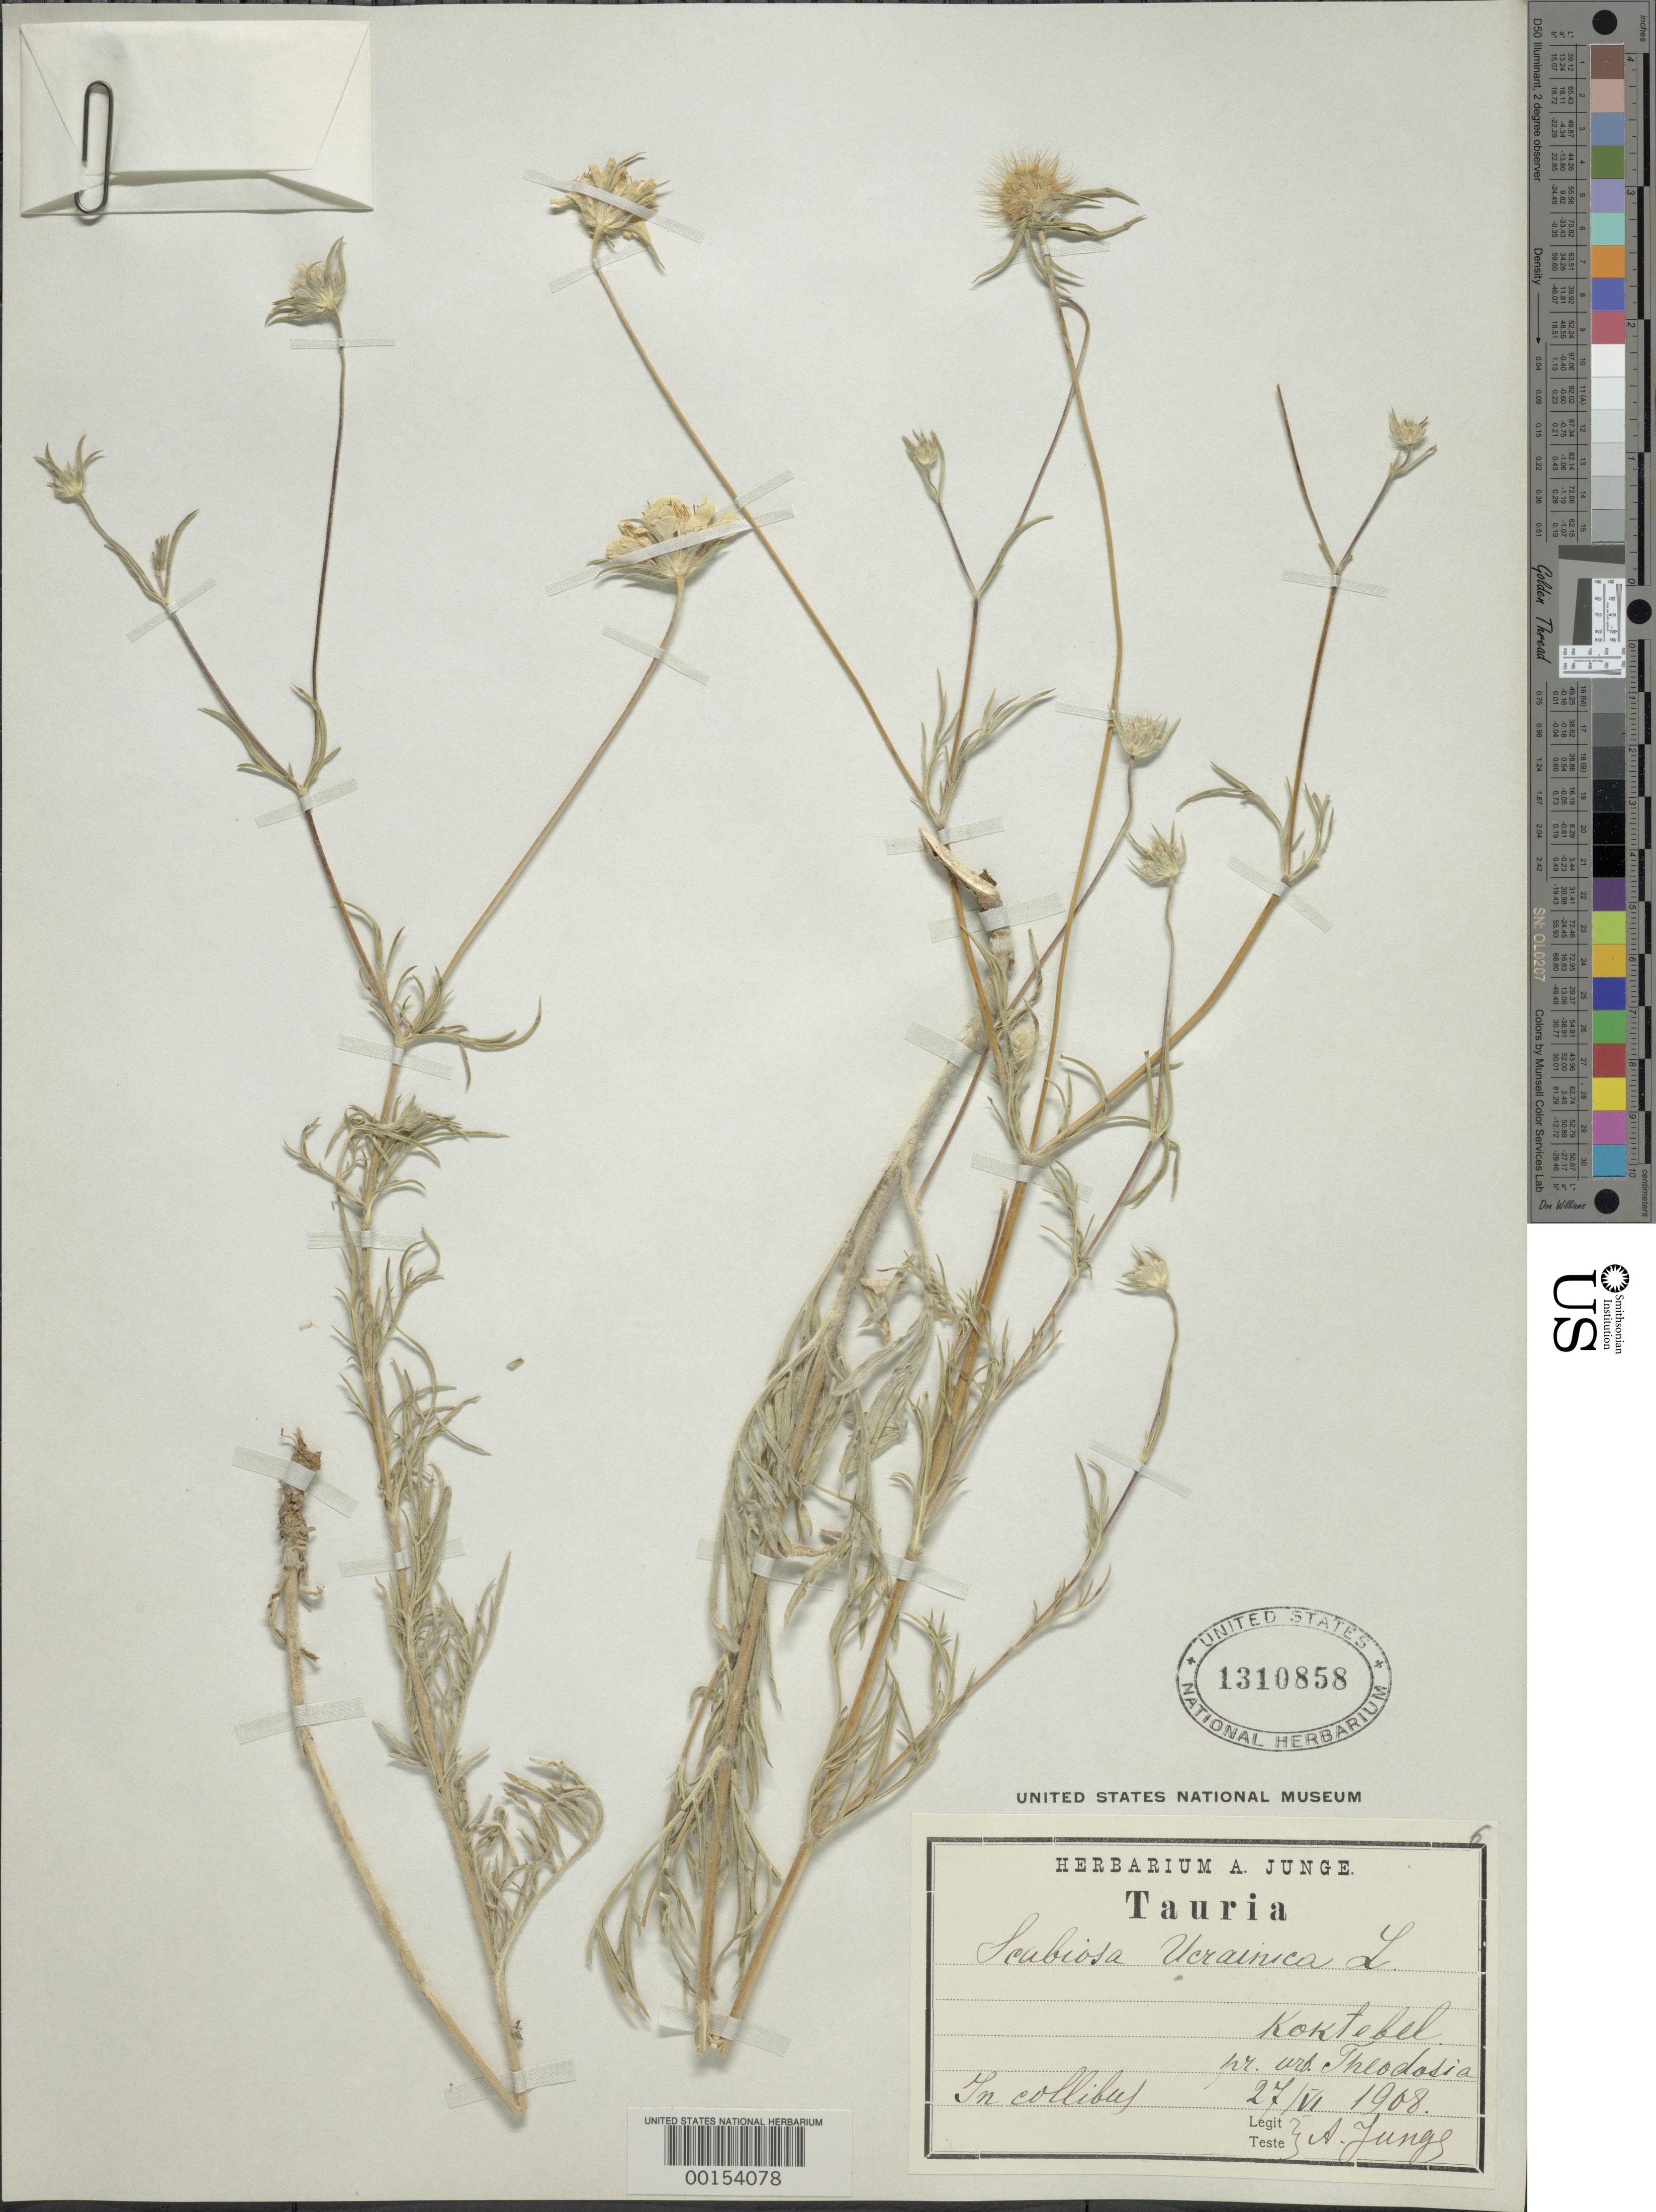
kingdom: Plantae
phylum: Tracheophyta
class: Magnoliopsida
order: Dipsacales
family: Caprifoliaceae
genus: Scabiosa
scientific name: Scabiosa ucranica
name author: L.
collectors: A. Junge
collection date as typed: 27 Jun 1908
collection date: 1908-06-27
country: Ukraine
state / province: Crimea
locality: Tauria, Koktebel near Theodosia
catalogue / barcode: US 1310858